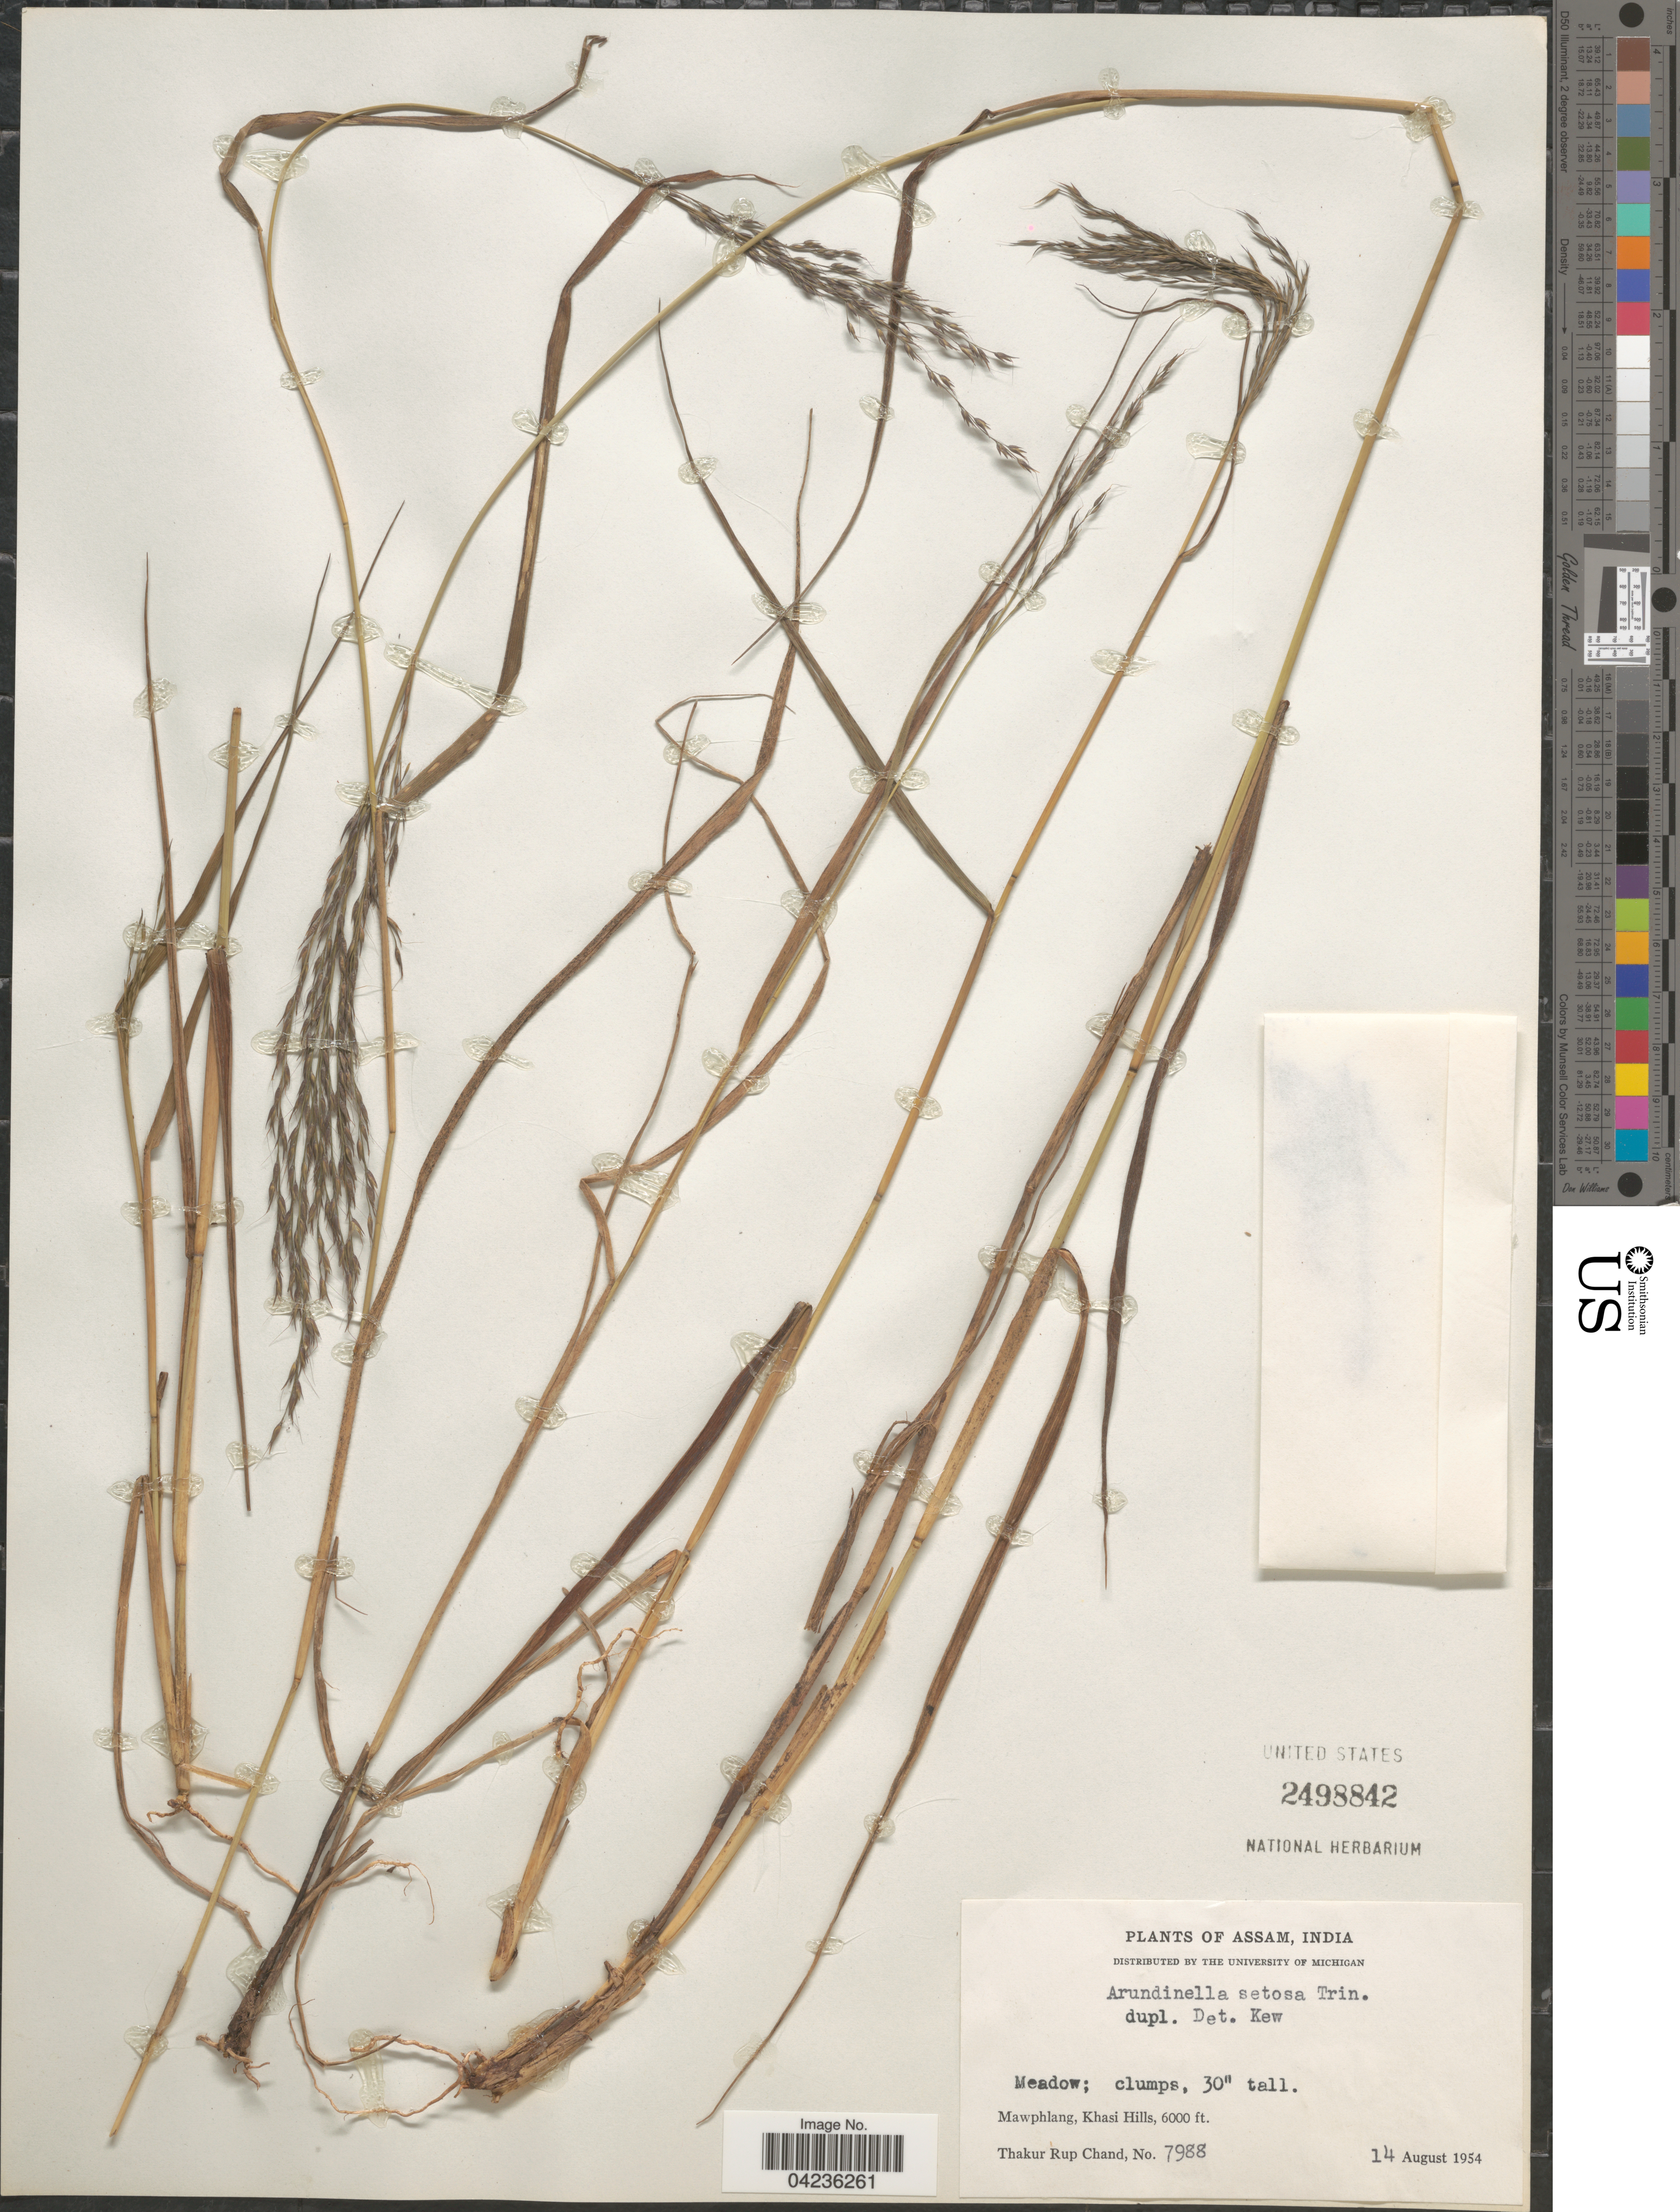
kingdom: Plantae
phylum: Tracheophyta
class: Liliopsida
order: Poales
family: Poaceae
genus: Arundinella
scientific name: Arundinella setosa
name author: Trin.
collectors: T. R. Chand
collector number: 7988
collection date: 1954-08-14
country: India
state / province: Meghalaya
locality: Mawphlang, Khasi Hills.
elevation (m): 1829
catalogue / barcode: US 2498842